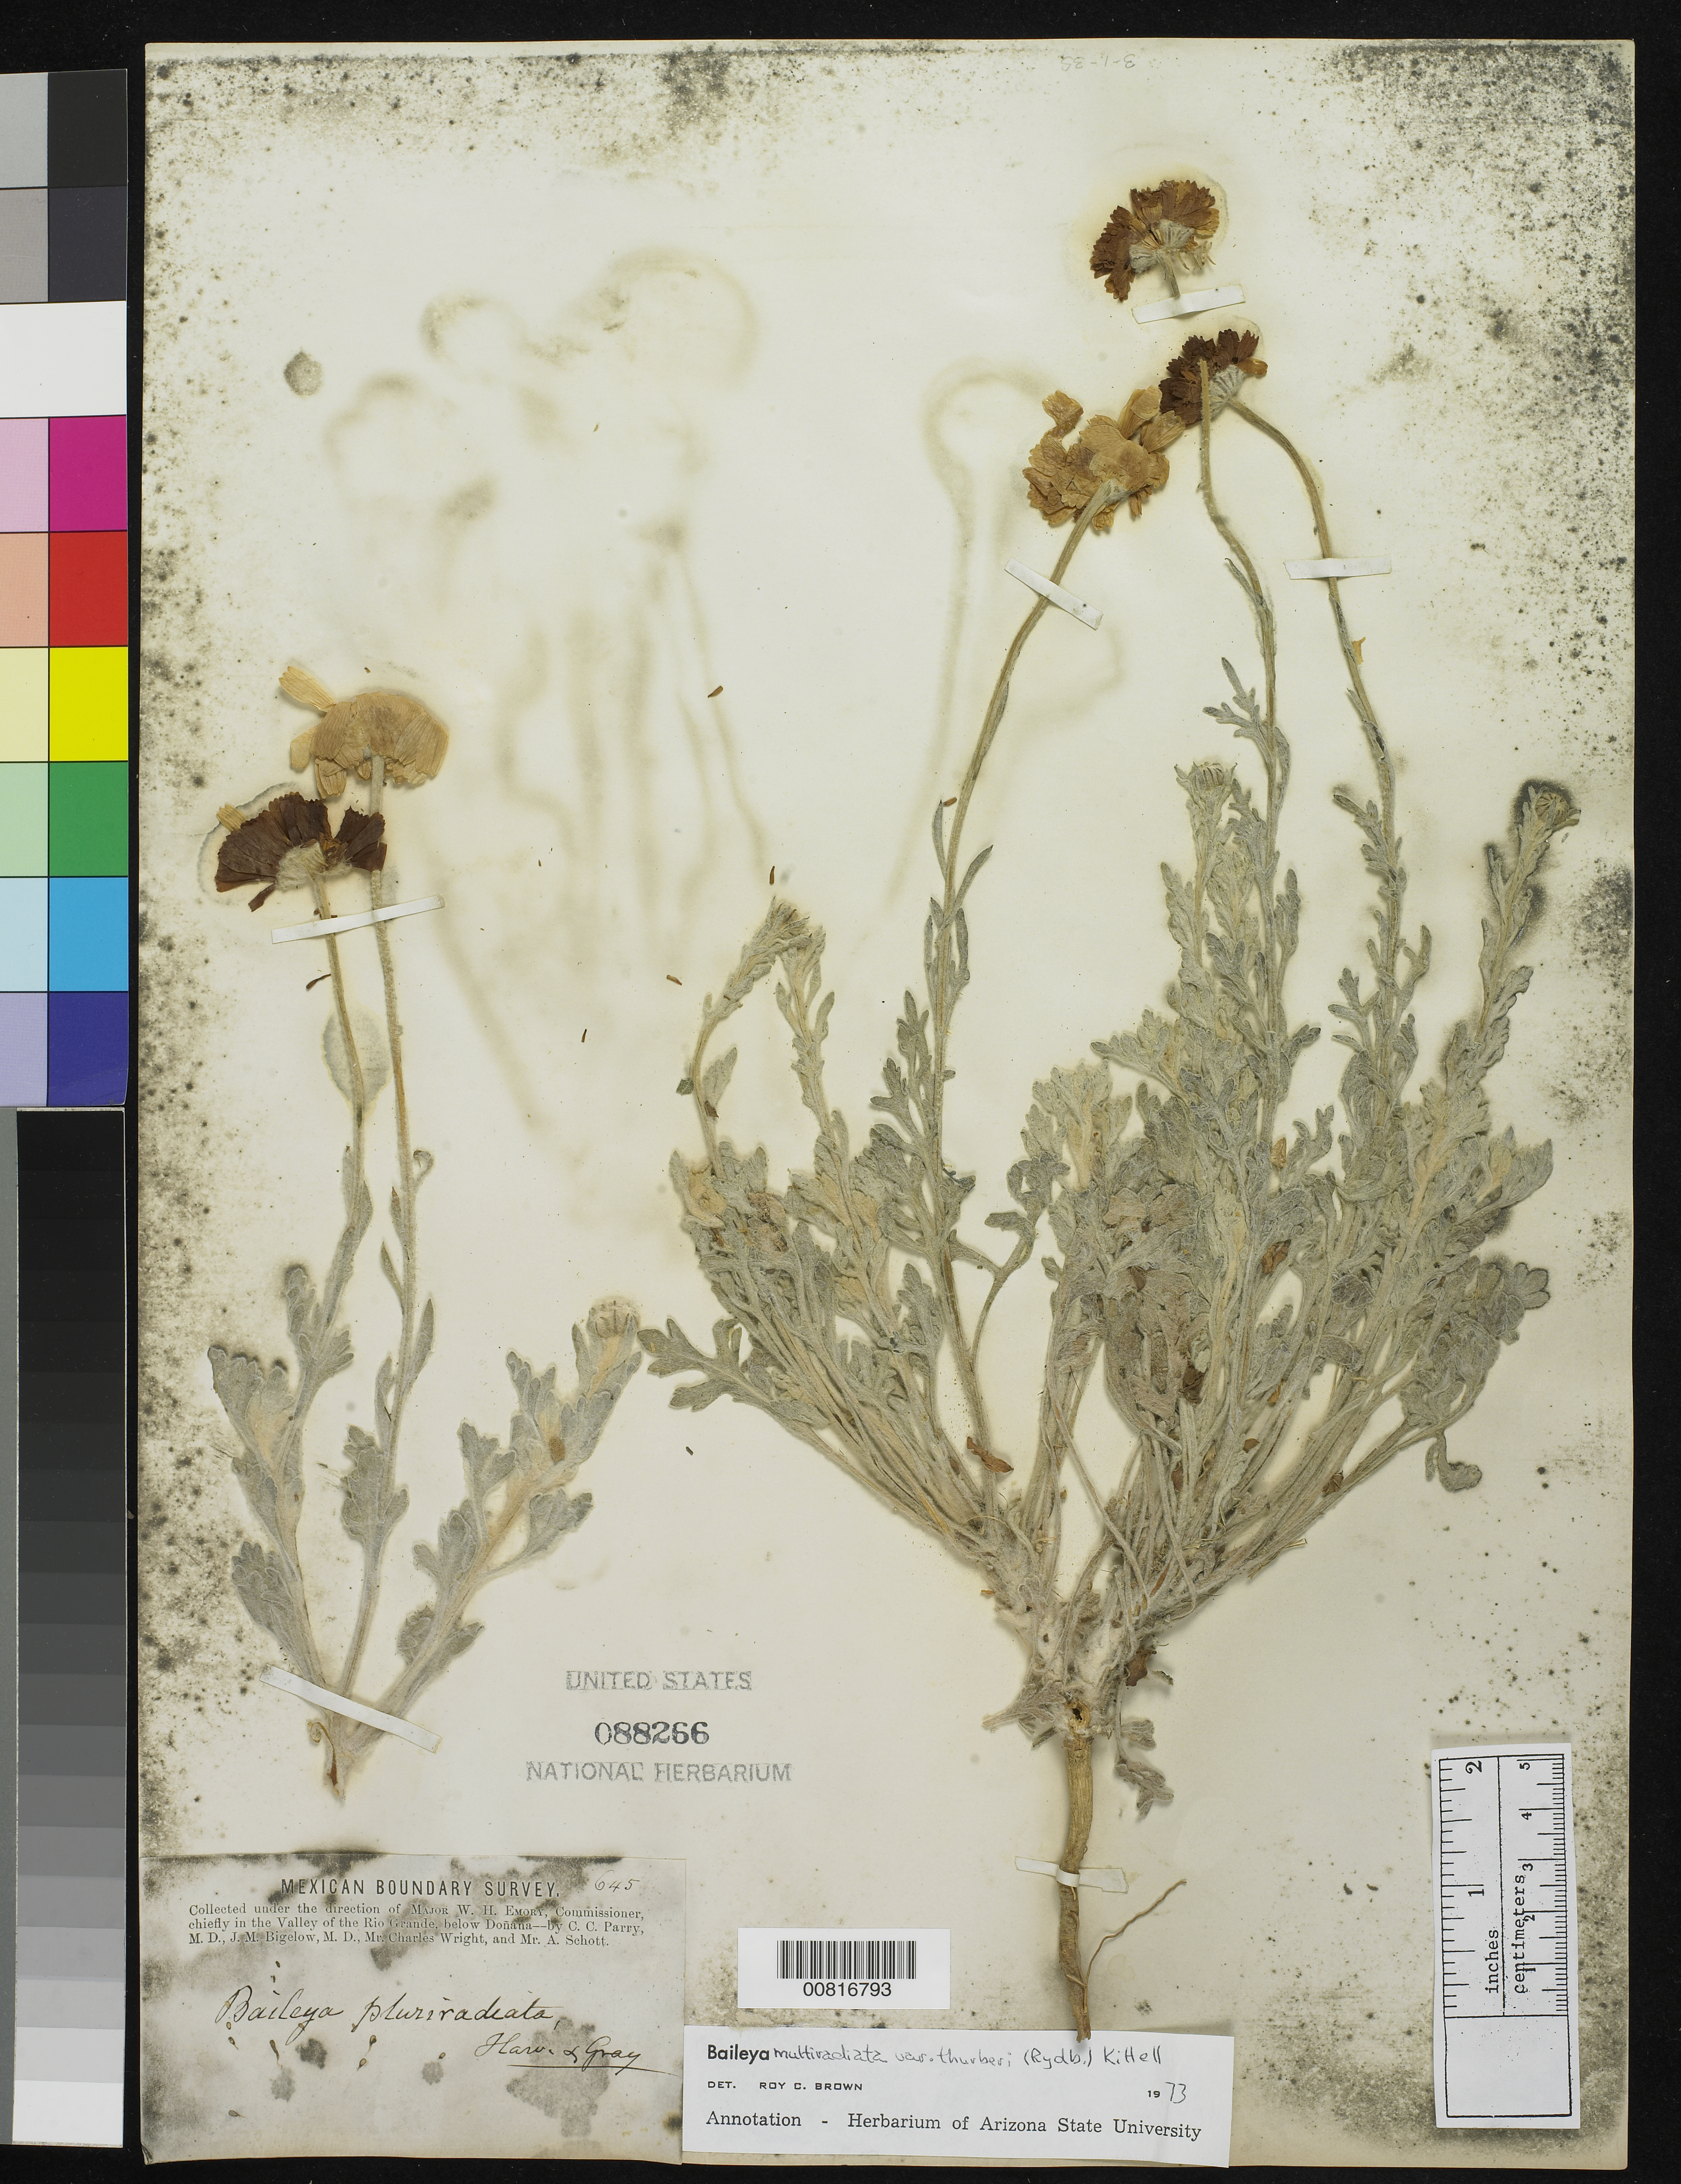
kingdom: Plantae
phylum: Tracheophyta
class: Magnoliopsida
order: Asterales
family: Asteraceae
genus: Baileya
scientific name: Baileya multiradiata var. thurberi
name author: (Rydb.) Kittell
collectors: C. C. Parry, J. M. Bigelow, C. Wright & A. C. V. Schott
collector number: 645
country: United States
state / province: New Mexico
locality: Valley of the Rio Grande, below Doñana, New Mexico.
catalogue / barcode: US 88266